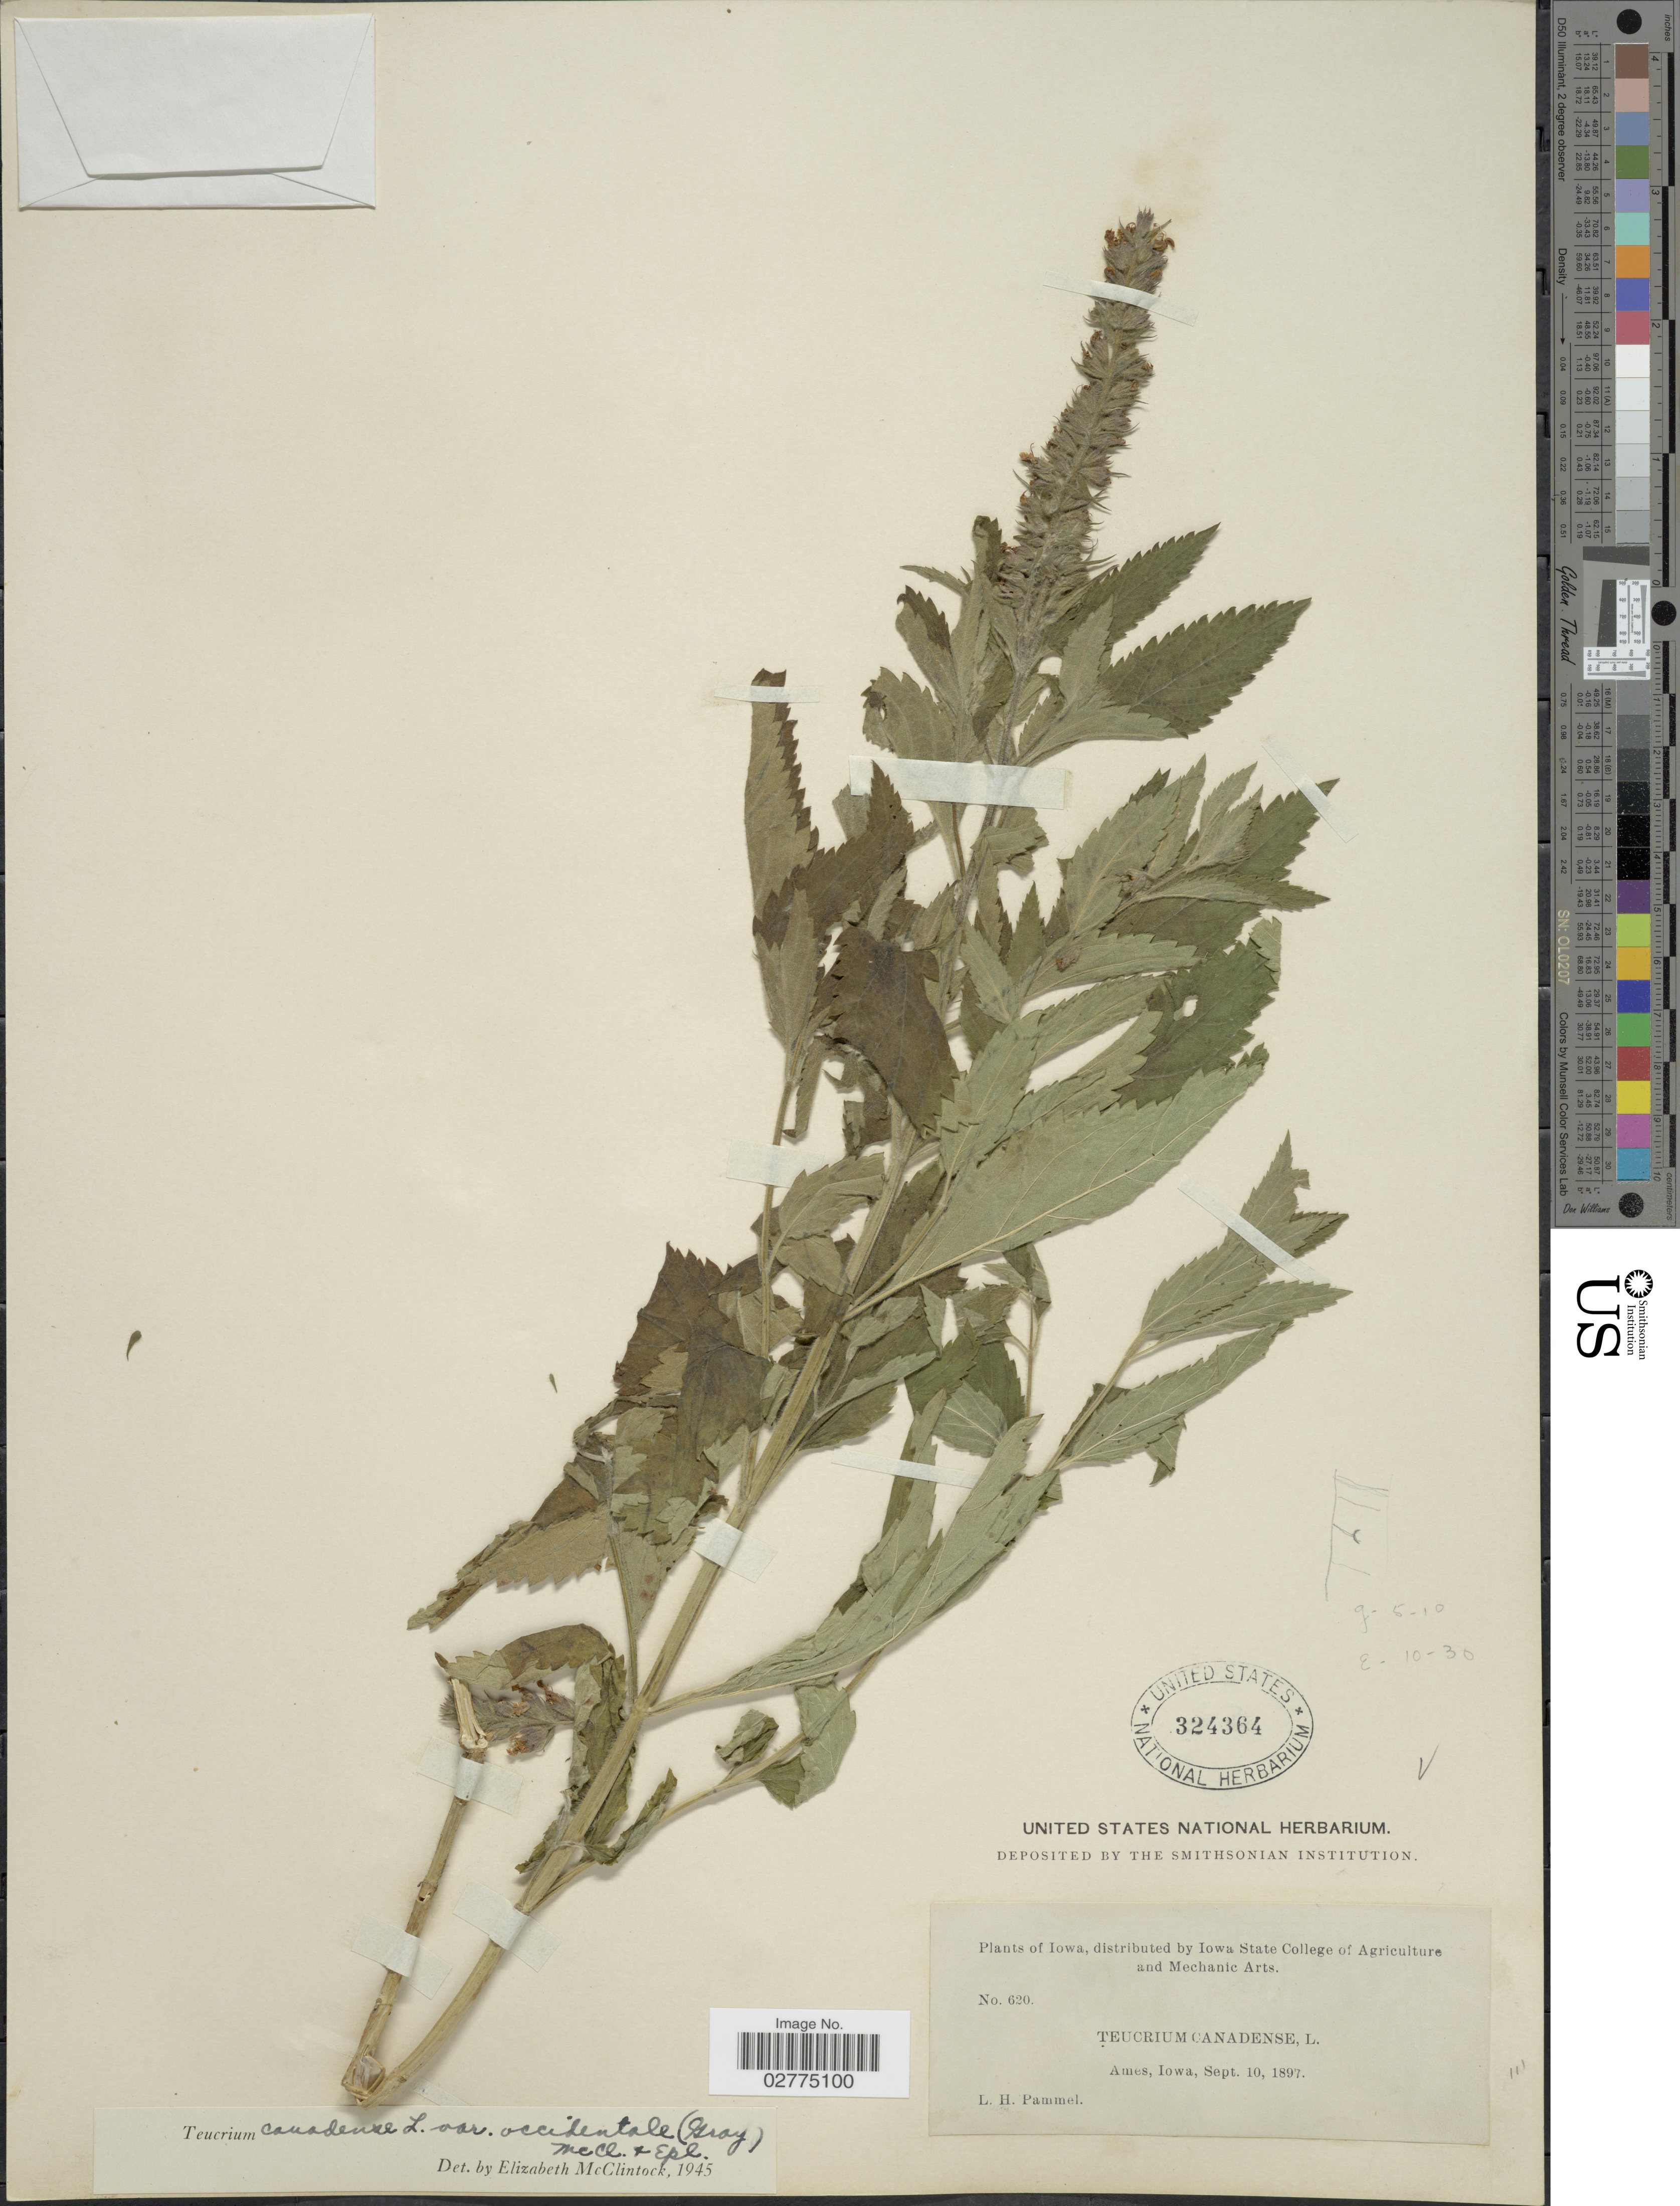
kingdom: Plantae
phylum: Tracheophyta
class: Magnoliopsida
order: Lamiales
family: Lamiaceae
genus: Teucrium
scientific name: Teucrium canadense var. occidentale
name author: (A. Gray) E. M. McClint. & Epling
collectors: L. Pammel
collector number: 620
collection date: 1897-09-10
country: United States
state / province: Iowa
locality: Ames, Iowa.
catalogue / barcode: US 324364